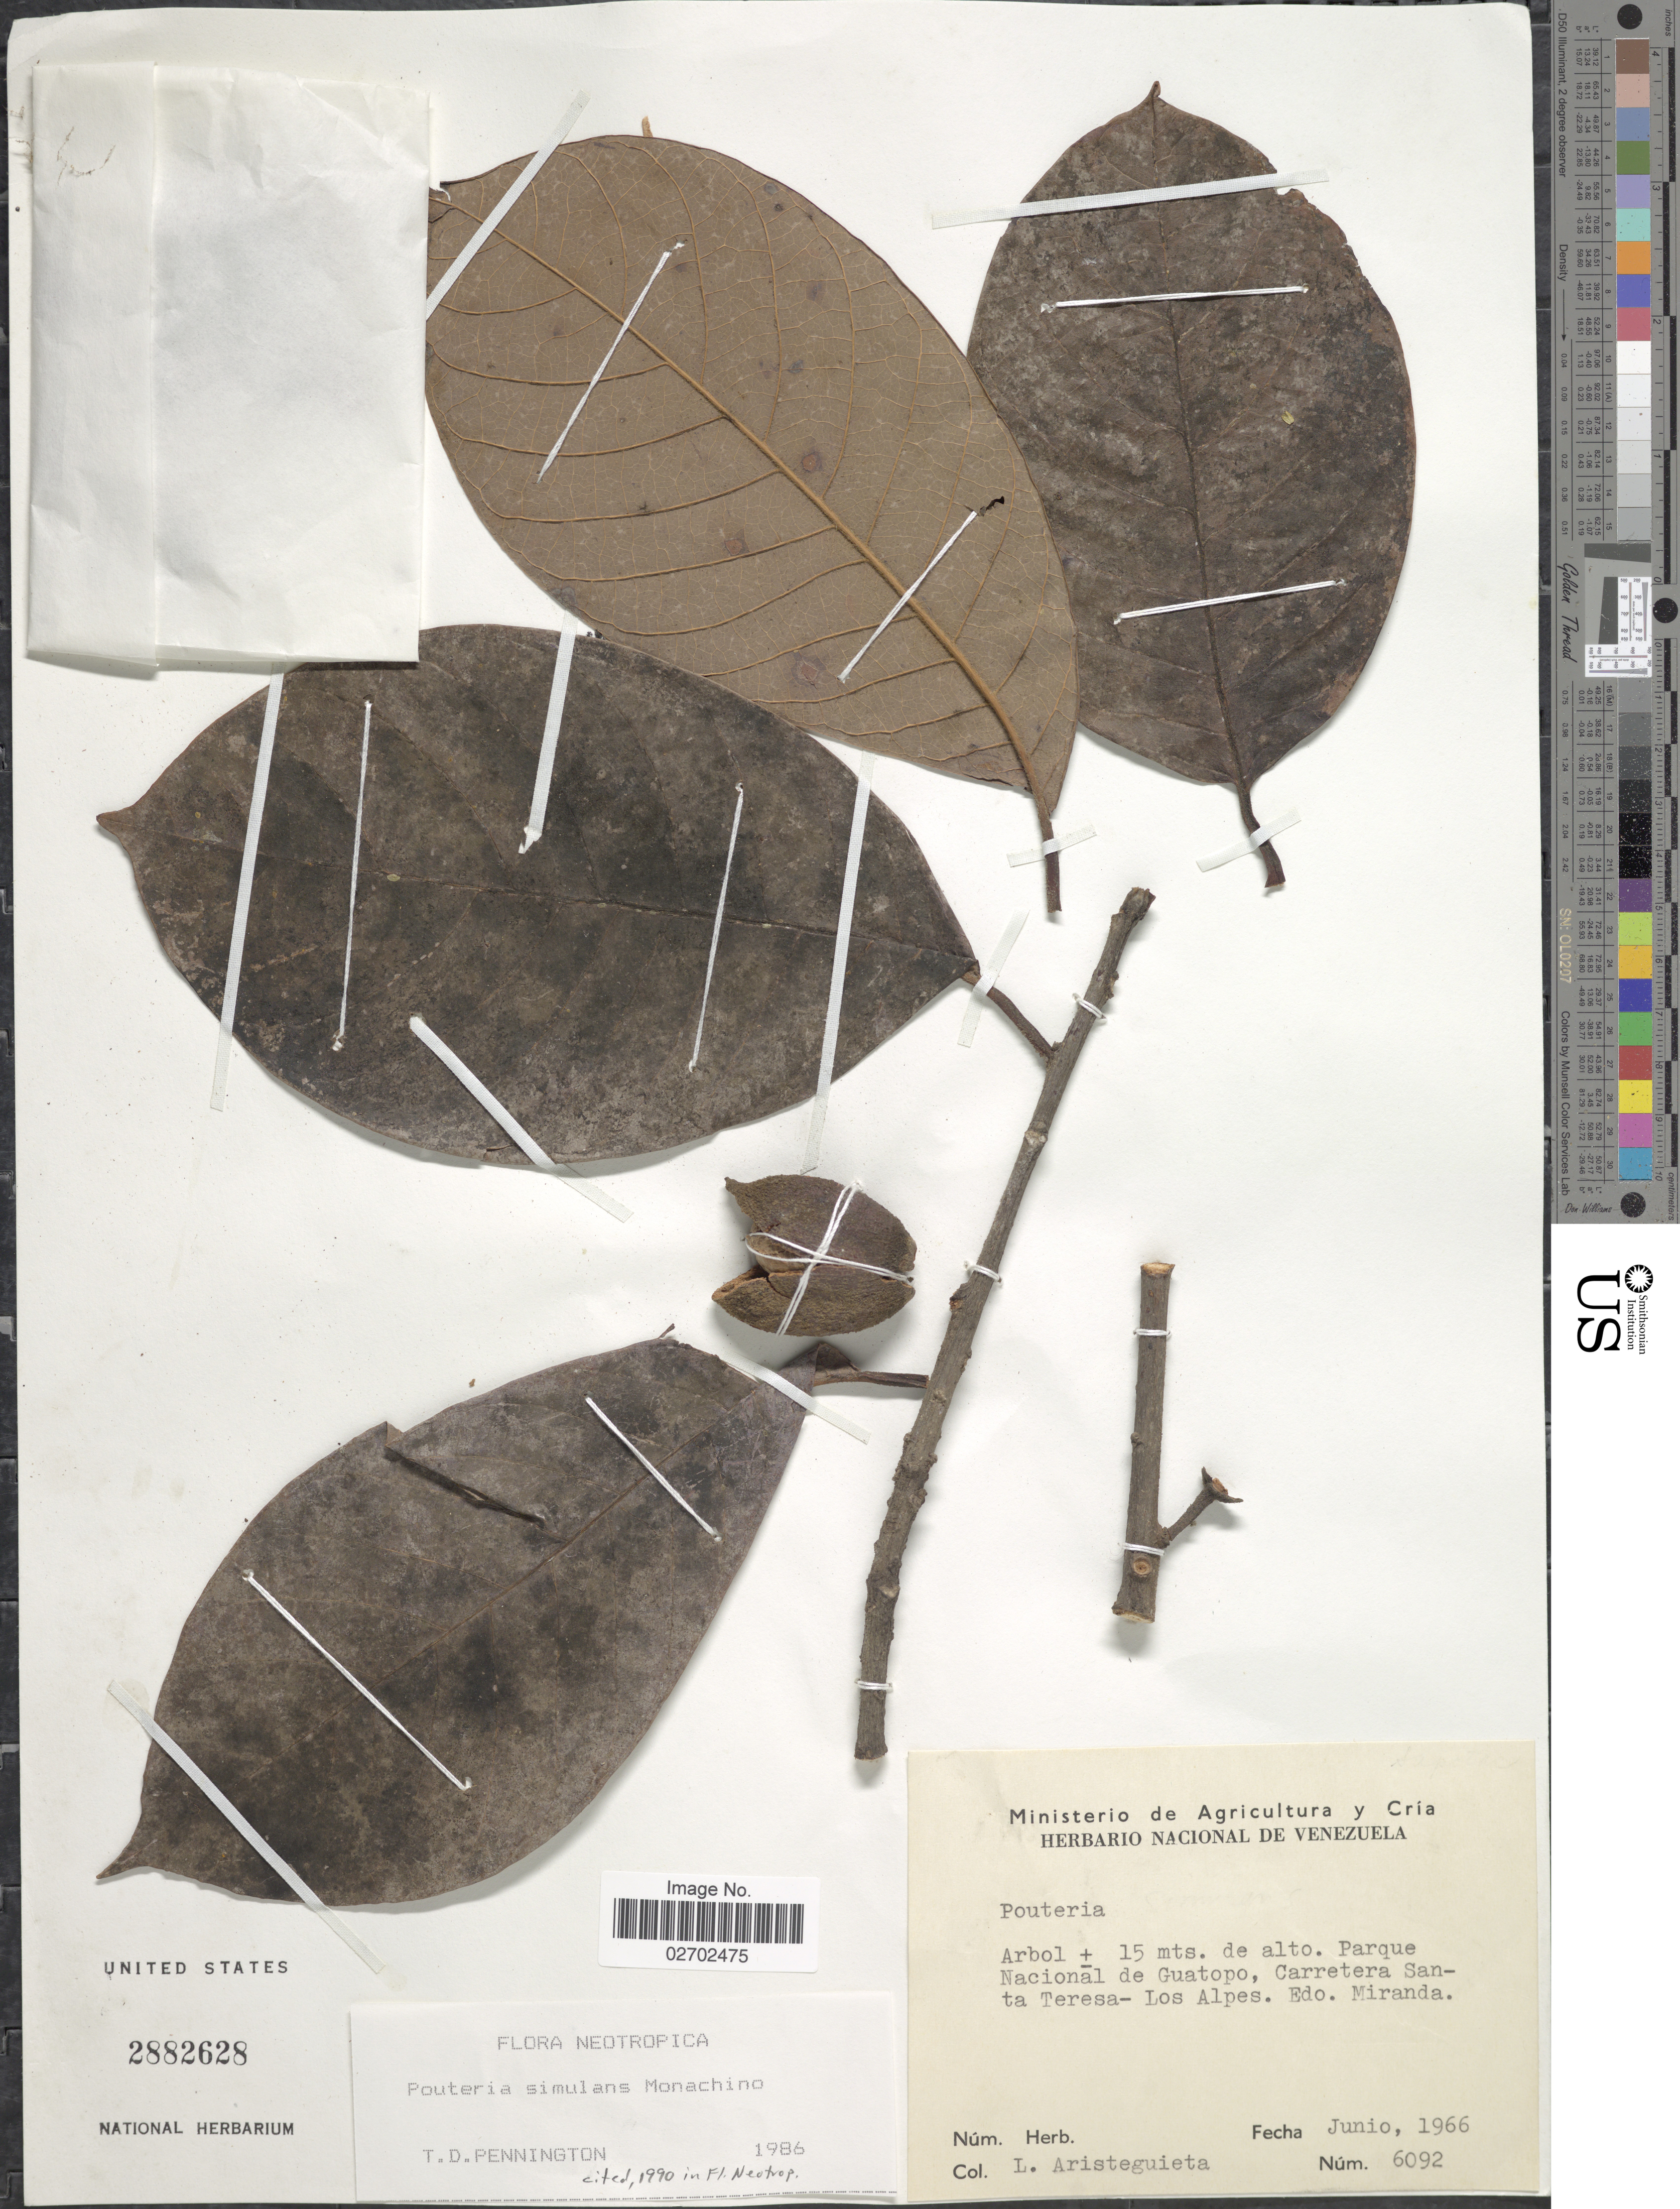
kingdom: Plantae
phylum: Tracheophyta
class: Magnoliopsida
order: Ericales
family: Sapotaceae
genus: Pouteria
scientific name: Pouteria simulans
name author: Monach.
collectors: L. Aristeguieta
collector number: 6092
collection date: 1966-06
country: Venezuela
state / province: Miranda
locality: Parque Nacional de Guatopo, Carretera Santa Teresa - Los Alpes.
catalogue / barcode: US 2882628